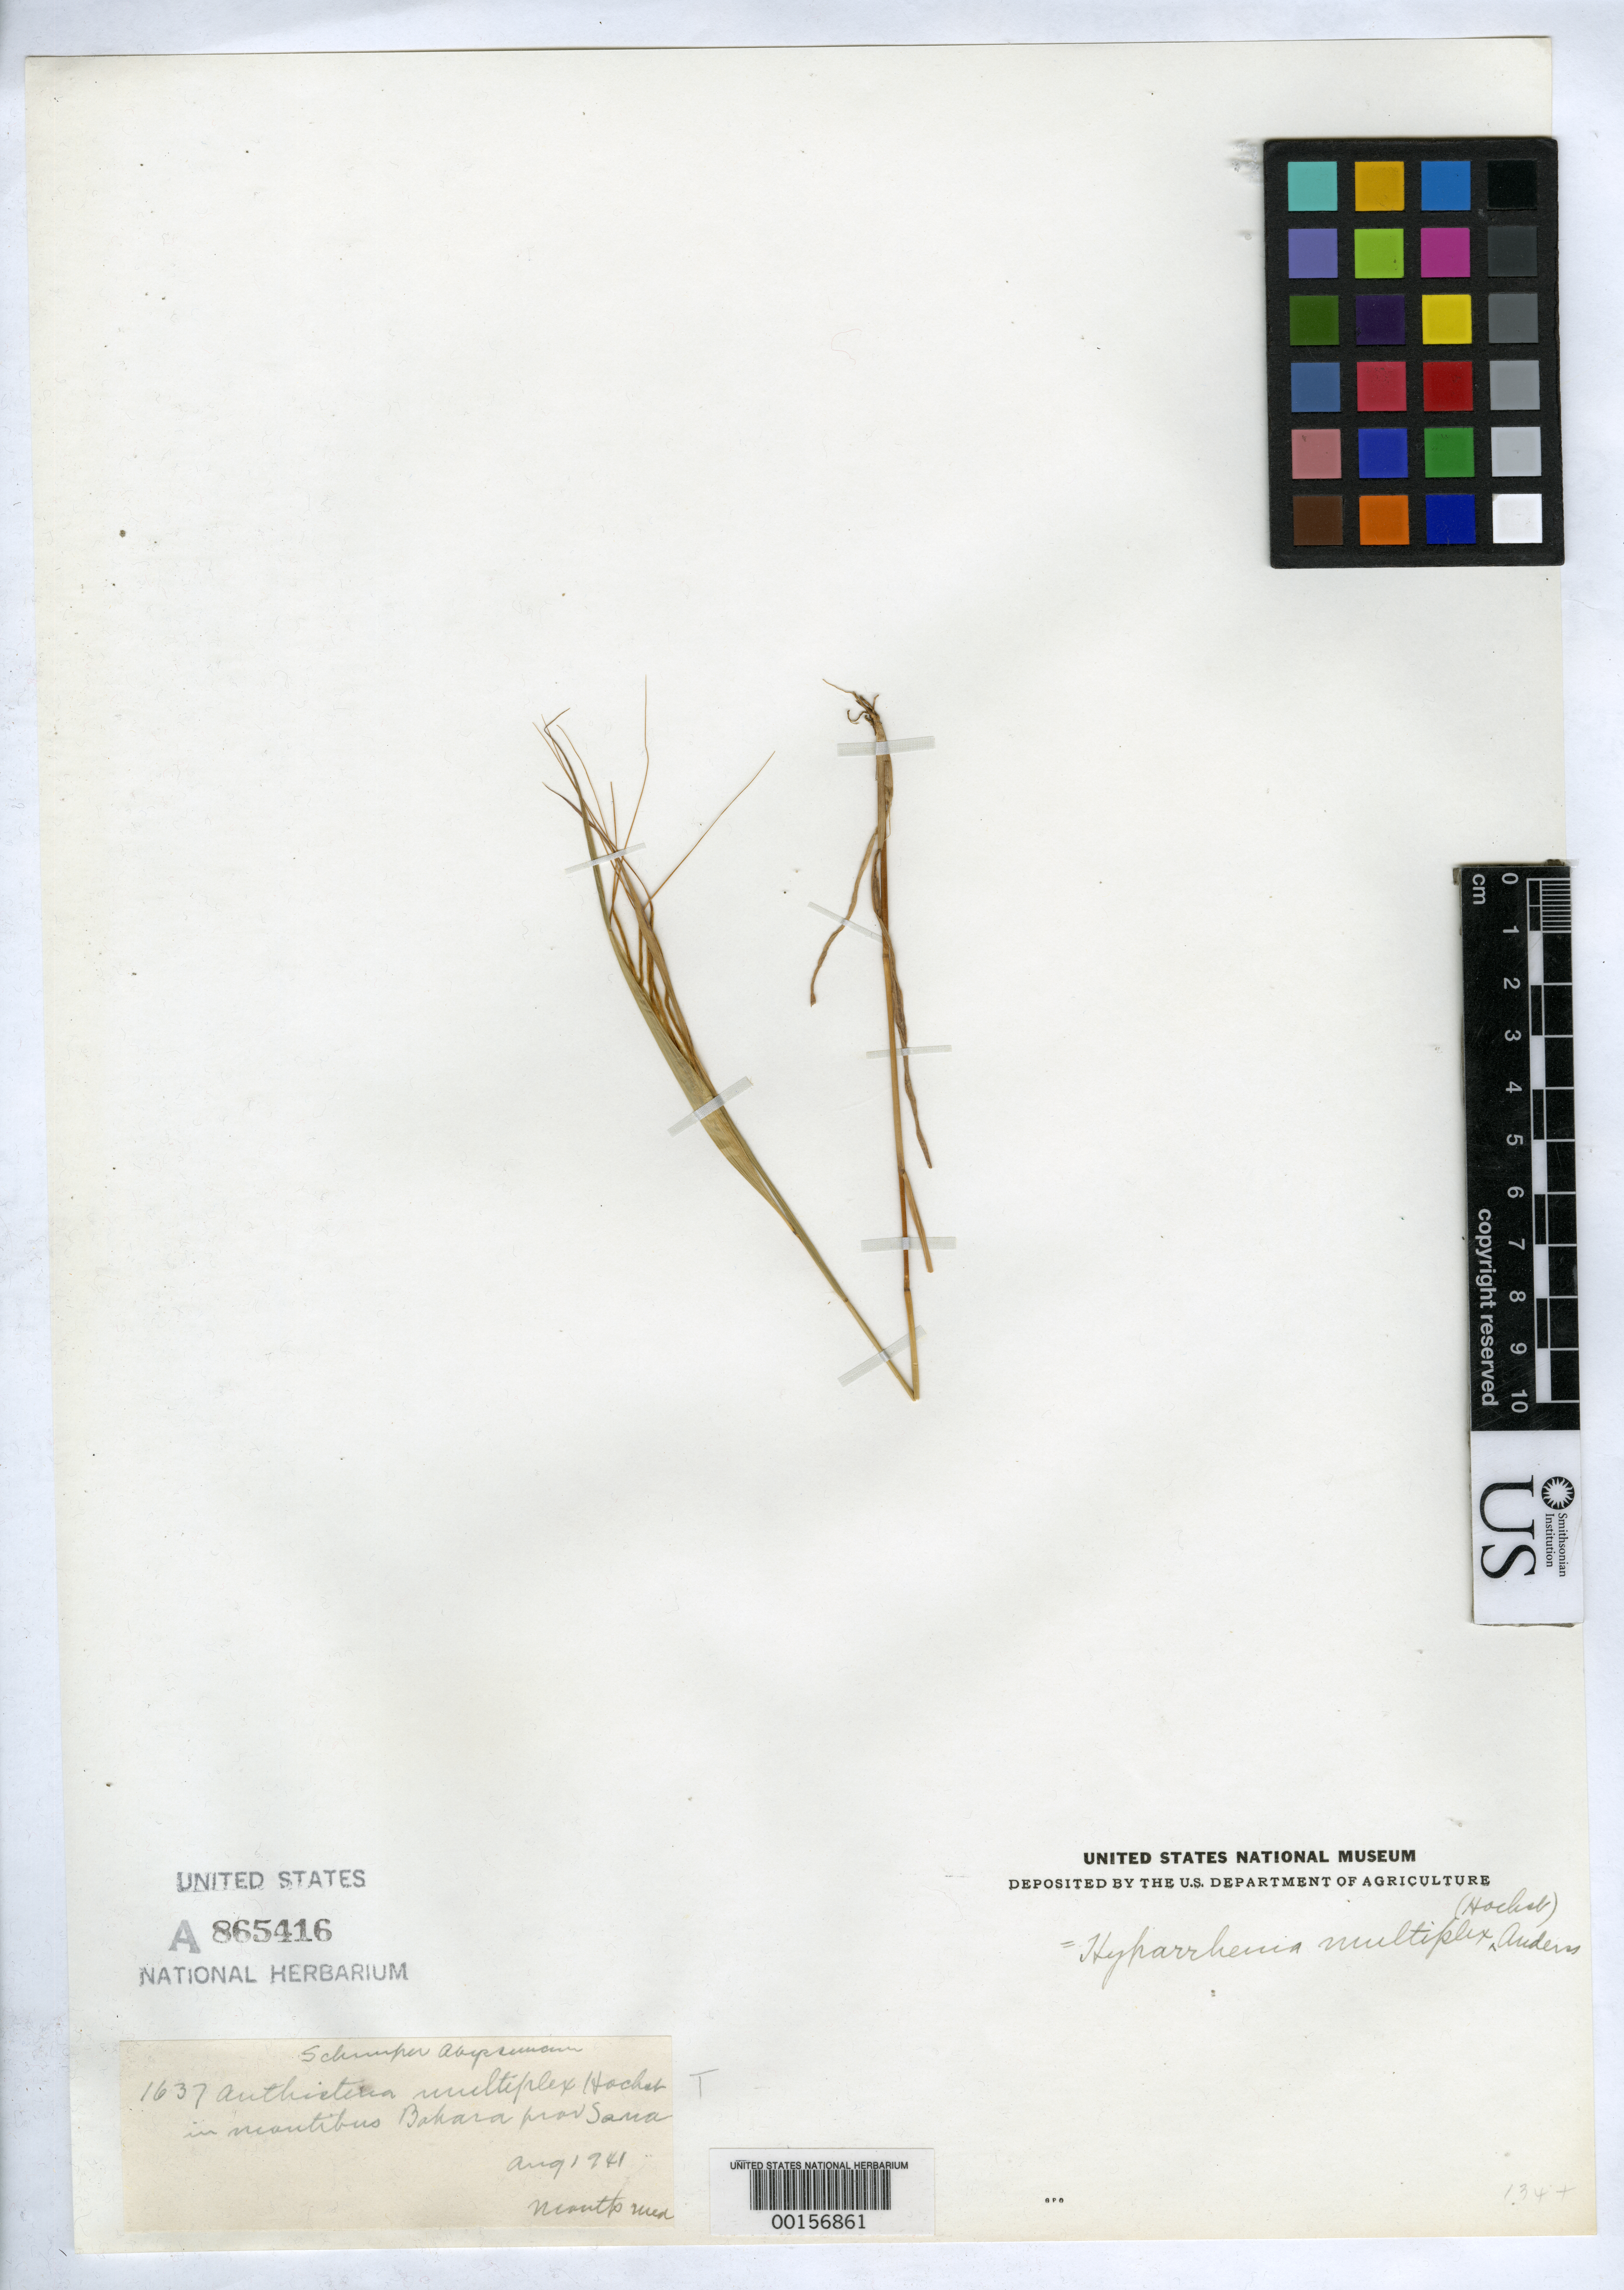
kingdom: Plantae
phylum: Tracheophyta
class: Liliopsida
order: Poales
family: Poaceae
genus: Anthistiria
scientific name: Anthistiria multiplex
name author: Hochst. ex A. Rich.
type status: Type Fragment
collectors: G. W. Schimper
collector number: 1637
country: Ethiopia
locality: Prov. Sana, distr. Bahara.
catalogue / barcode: US 865416A